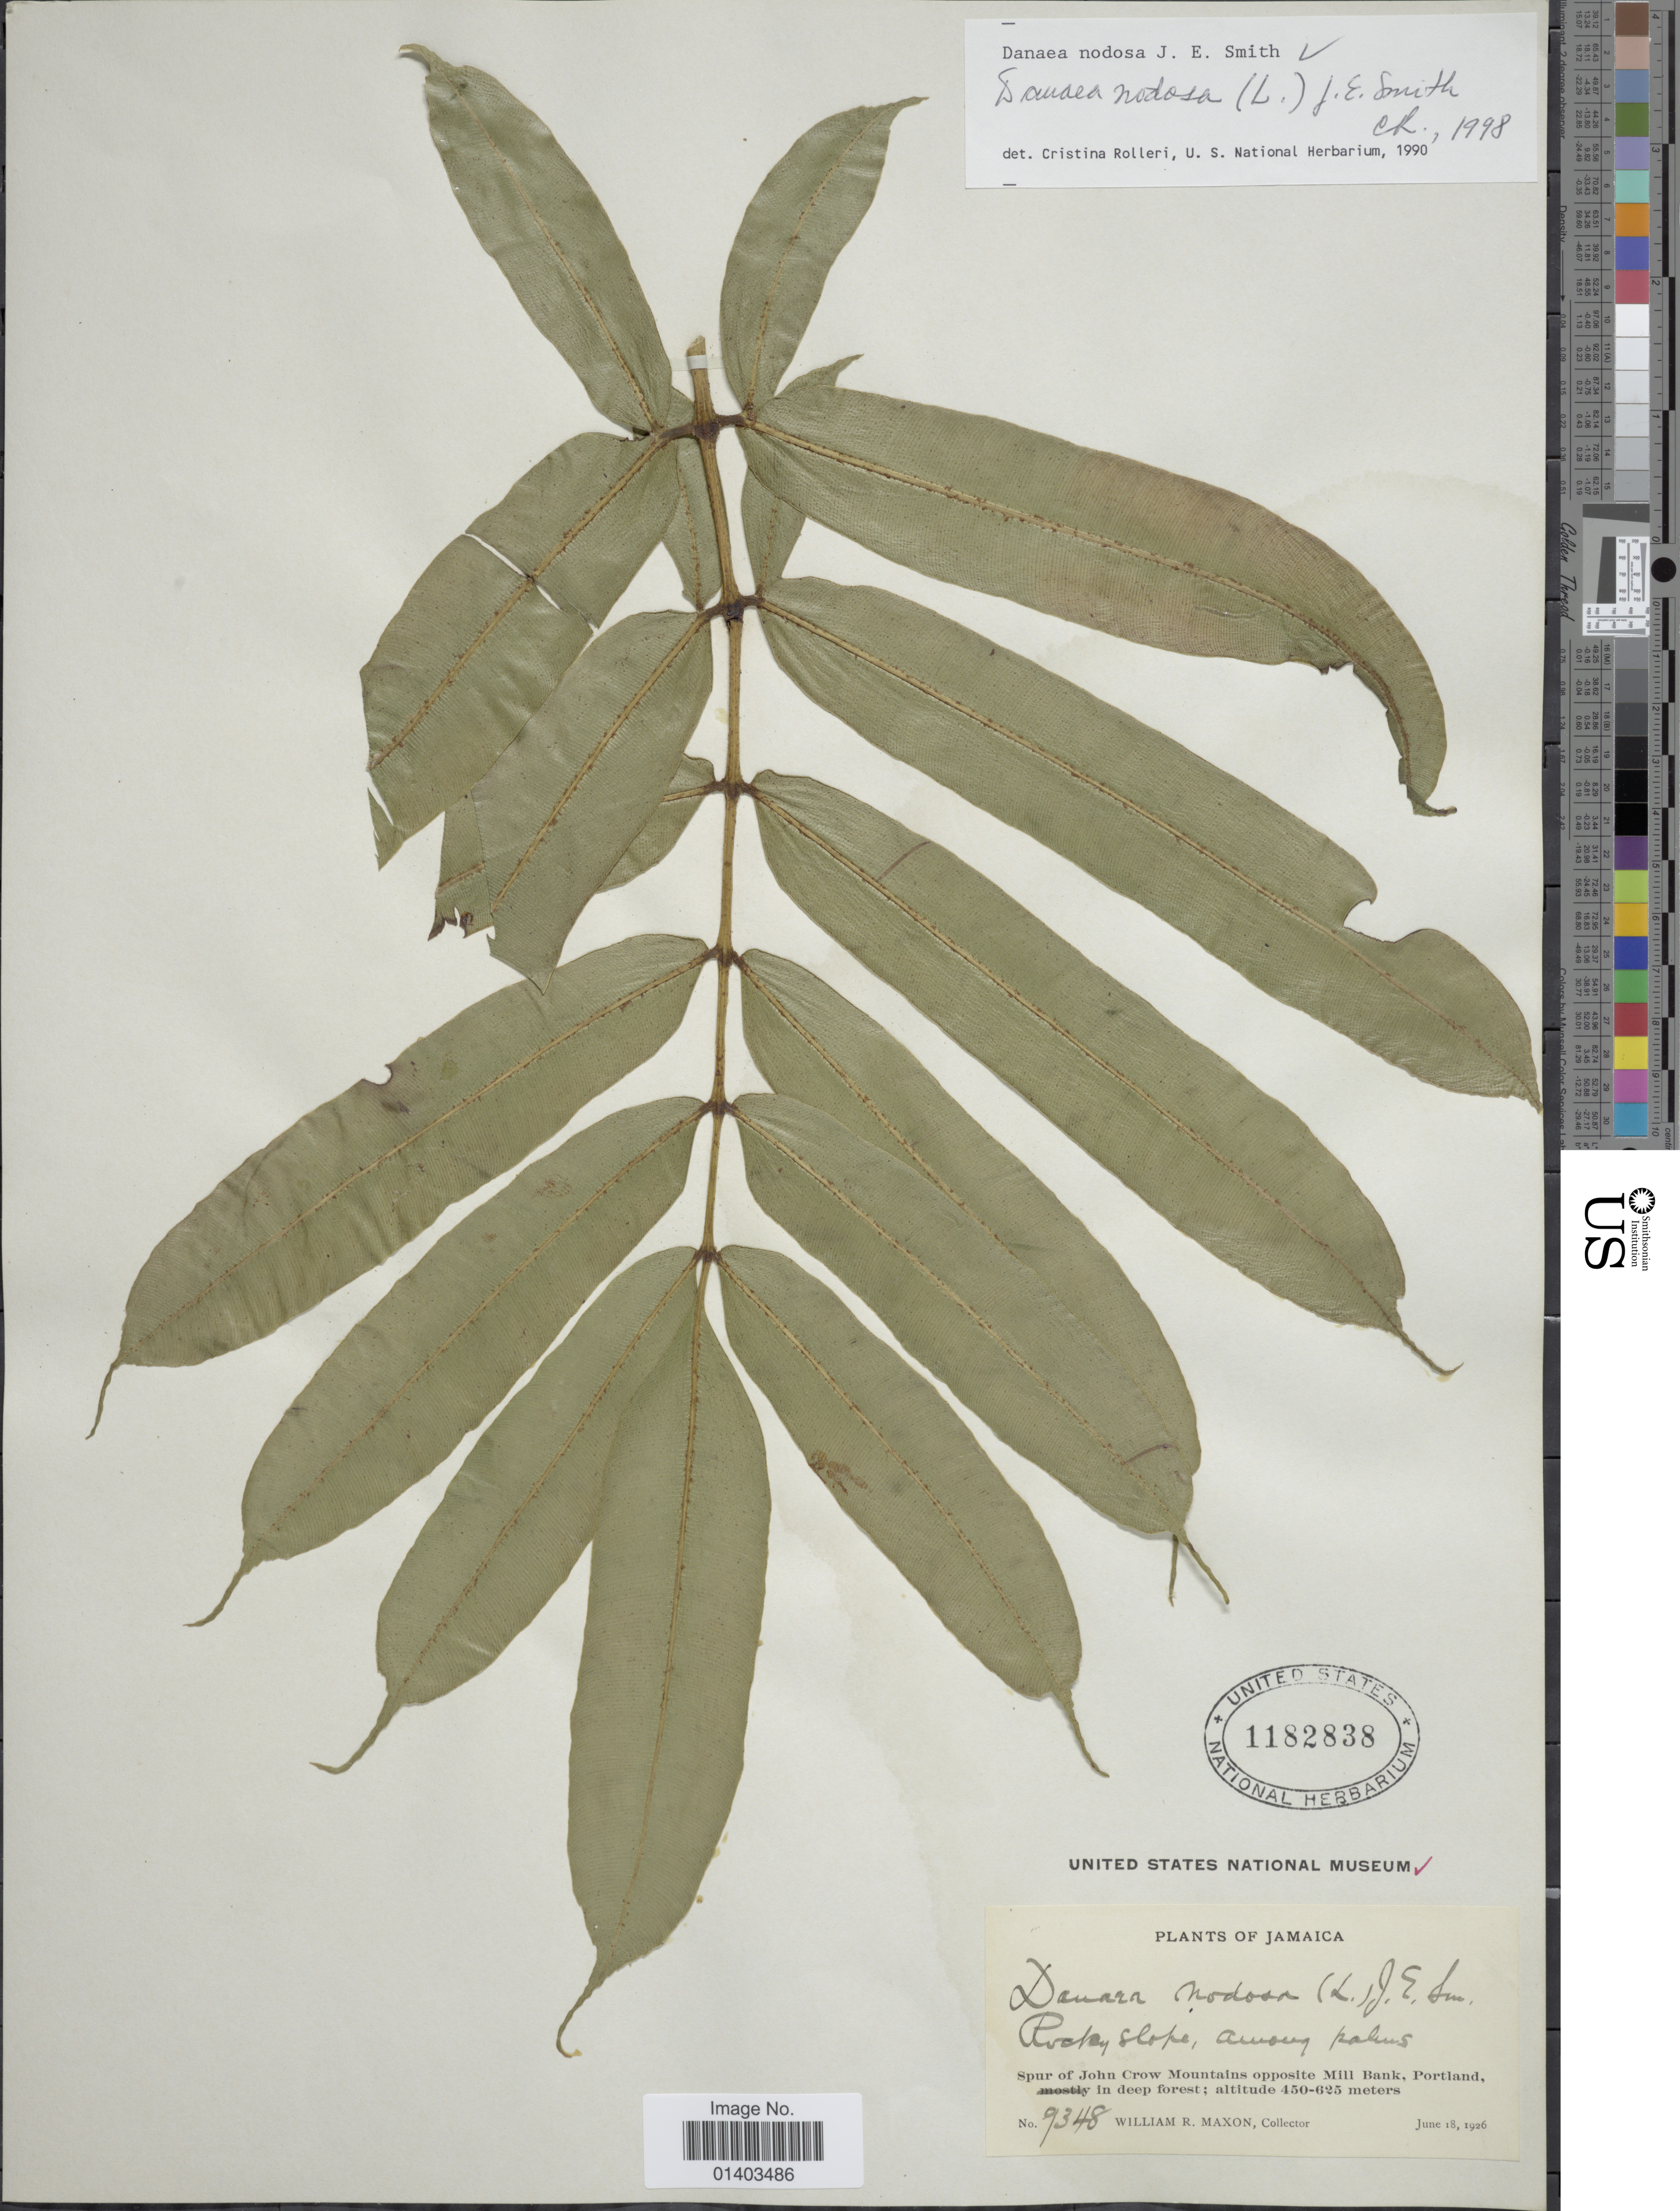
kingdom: Plantae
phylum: Tracheophyta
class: Polypodiopsida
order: Marattiales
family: Marattiaceae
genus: Danaea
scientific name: Danaea nodosa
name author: (L.) Sm.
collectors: W. R. Maxon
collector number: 9348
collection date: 1926-06-18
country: Jamaica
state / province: Portland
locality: Spur of John Crow Mountains opposite Mill Bank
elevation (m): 400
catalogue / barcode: US 1182838